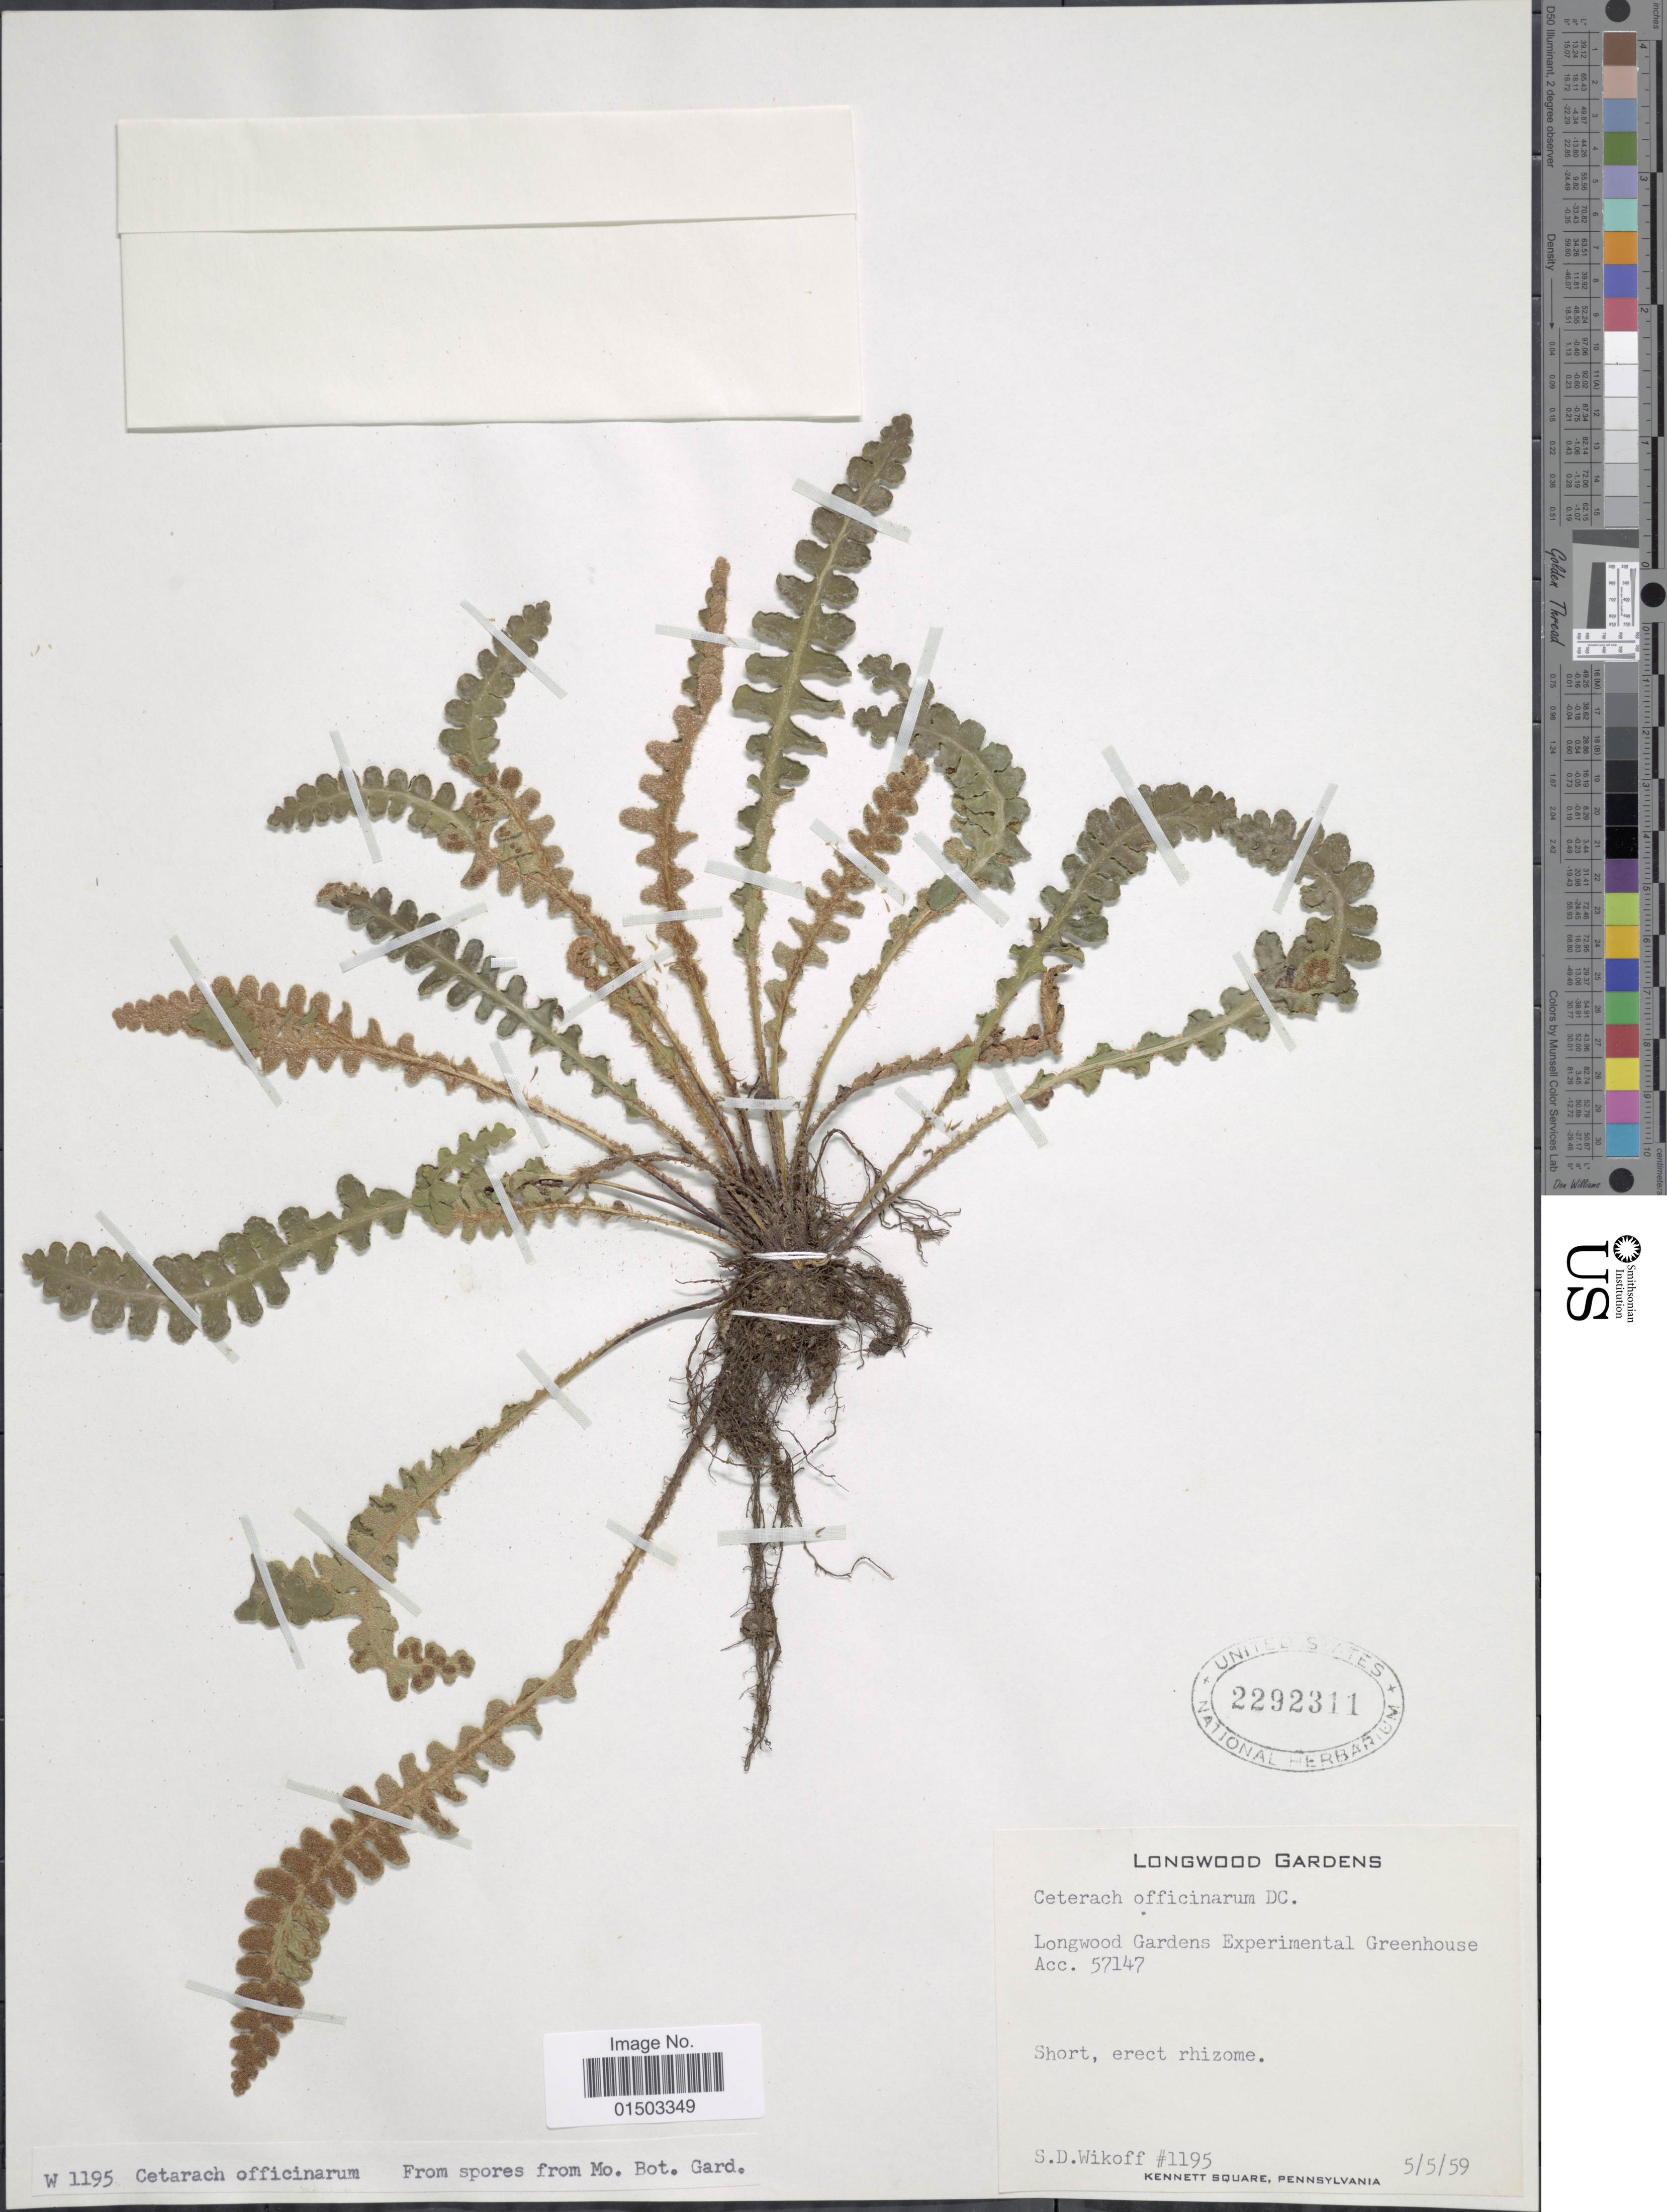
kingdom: Plantae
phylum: Tracheophyta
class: Polypodiopsida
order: Polypodiales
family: Aspleniaceae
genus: Asplenium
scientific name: Asplenium ceterach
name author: L.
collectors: S. Wikoff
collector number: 1195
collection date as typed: Transcribed d/m/y: 5/5/59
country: United States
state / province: Pennsylvania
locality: Longwood Gardens Experimental Greenhouse, Acc. 57147, Kennet Square, Pennsylvania.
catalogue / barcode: US 2292311